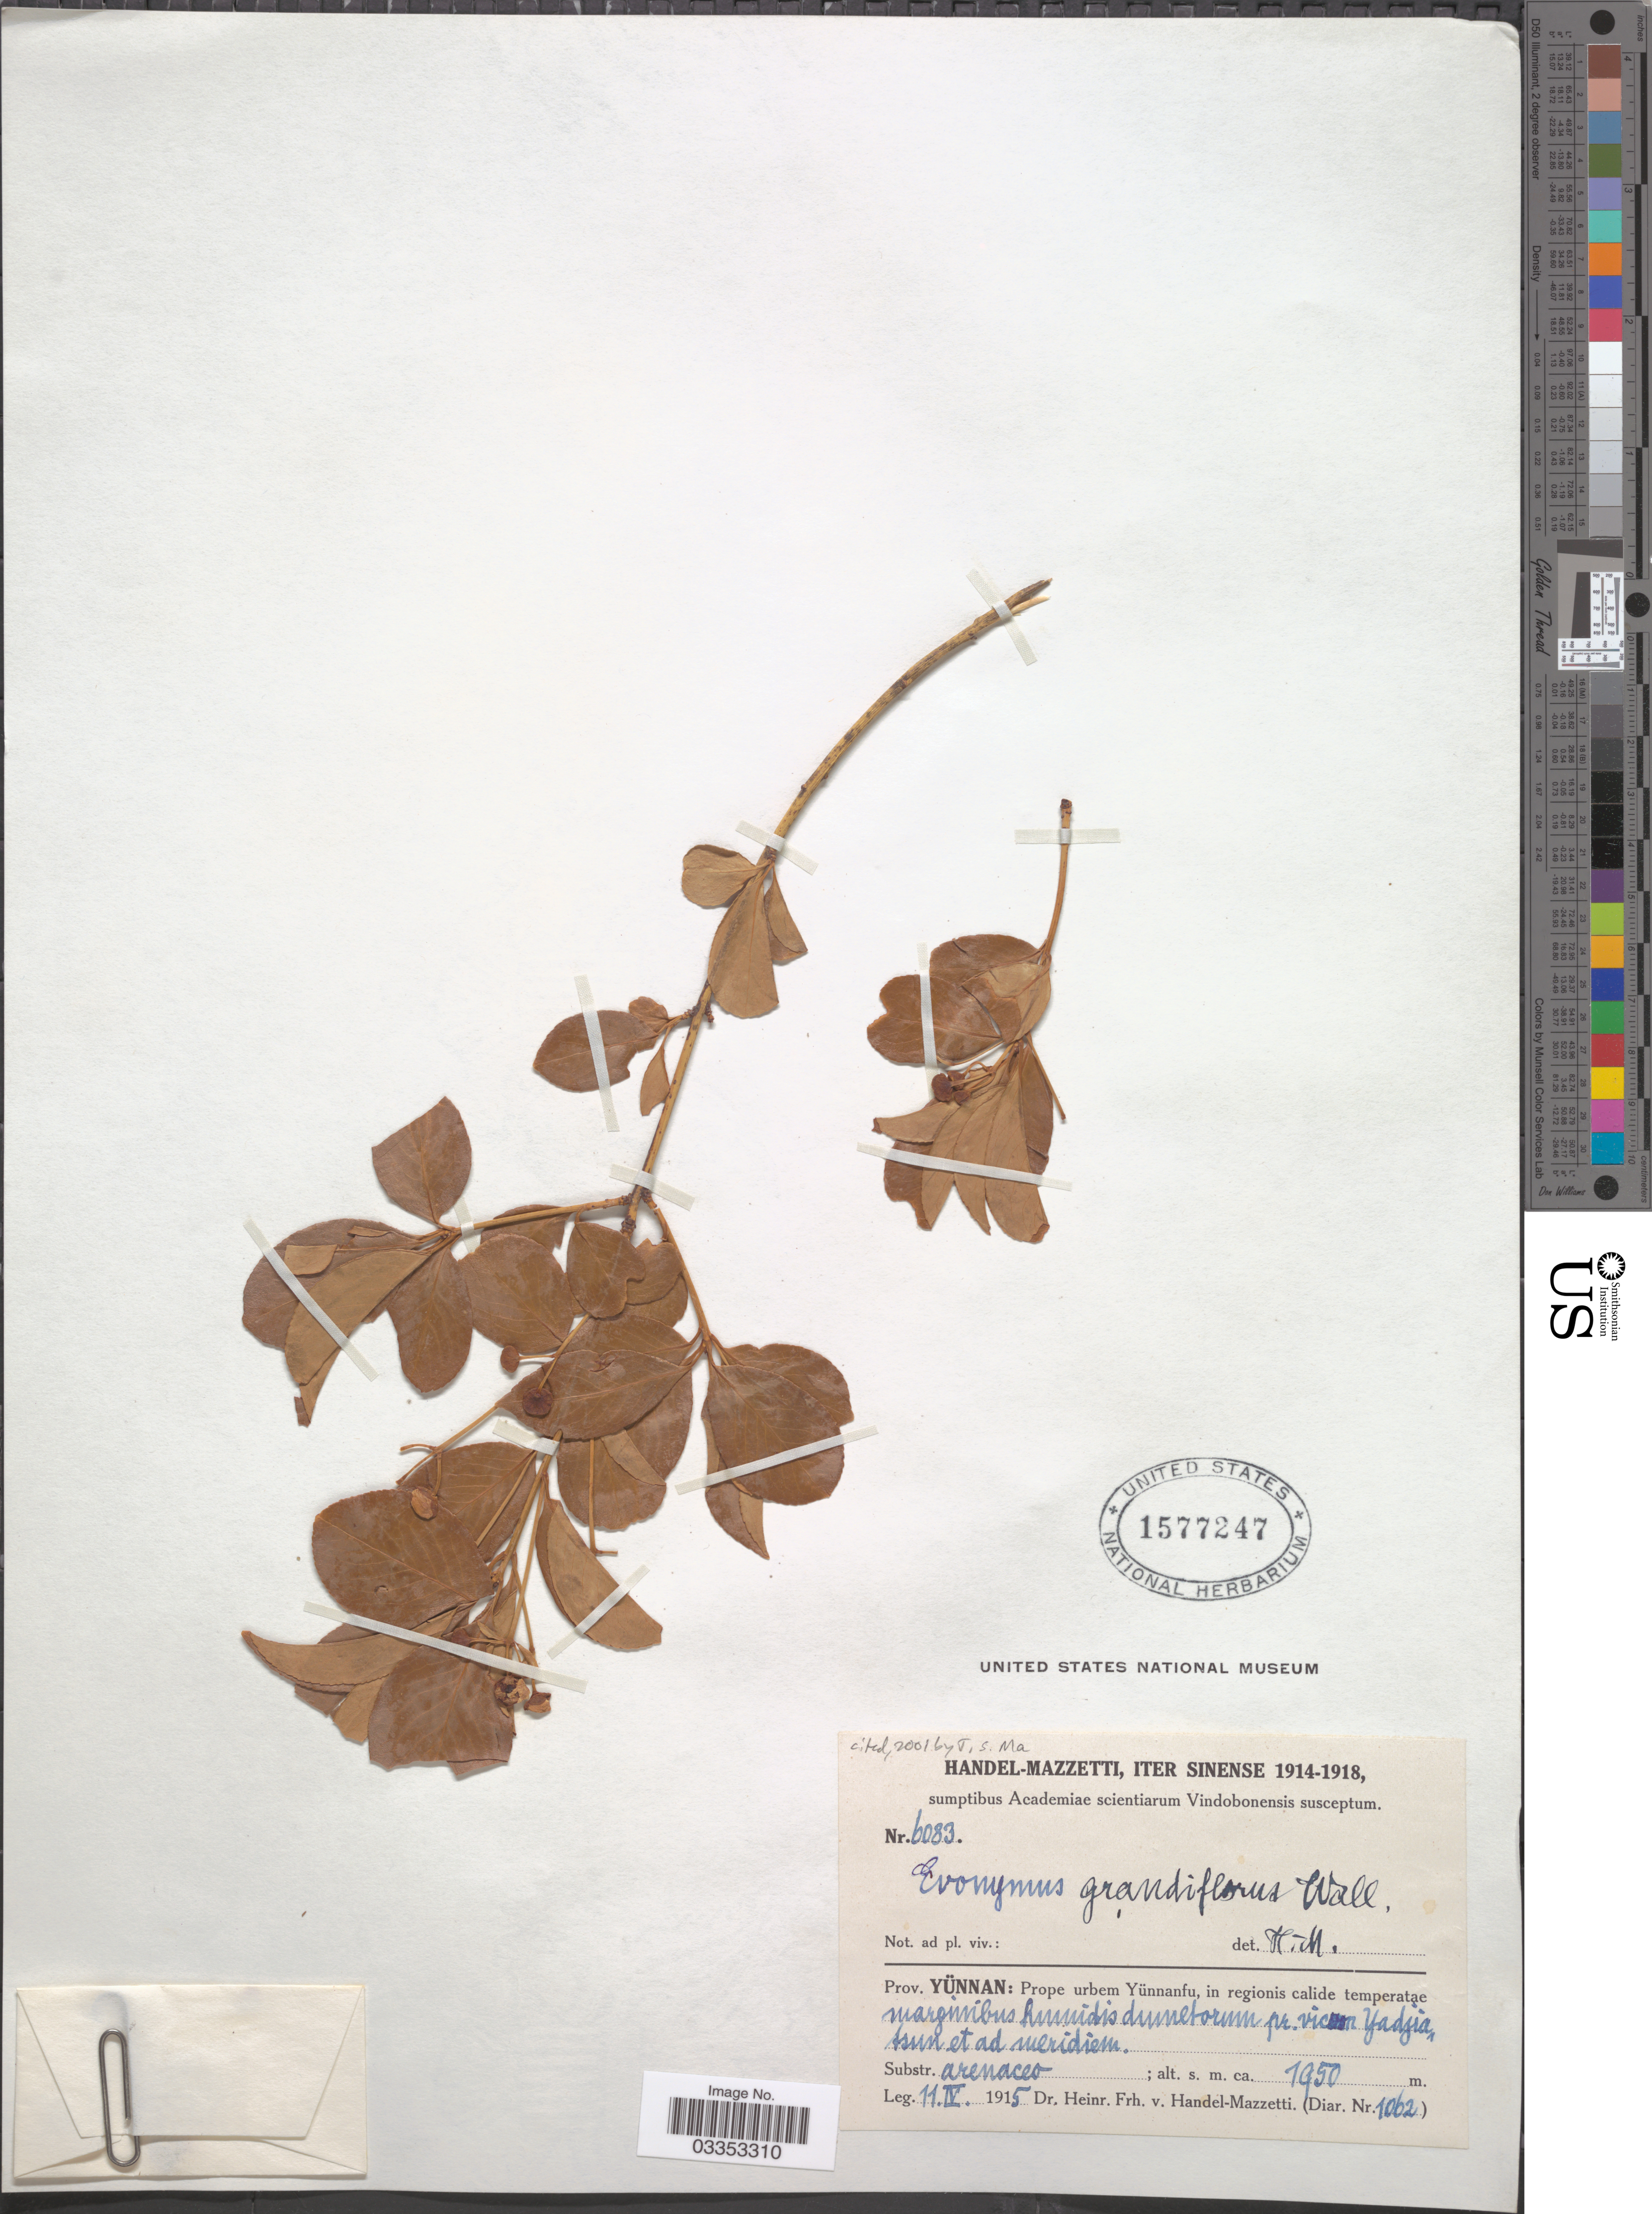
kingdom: Plantae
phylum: Tracheophyta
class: Magnoliopsida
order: Celastrales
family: Celastraceae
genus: Euonymus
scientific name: Euonymus grandiflorus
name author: Wall.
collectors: H. Handel-Mazzetti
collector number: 6083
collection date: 1915-04-11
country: China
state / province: Yunnan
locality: Prope urbem Yünnanfu, in regionis calide temperatae marginibus humidis dumetorum [interpreted] pr. vicum [interpreted] Yadjia, tsun [interpreted] et ad meridiem.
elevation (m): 1950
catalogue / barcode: US 1577247